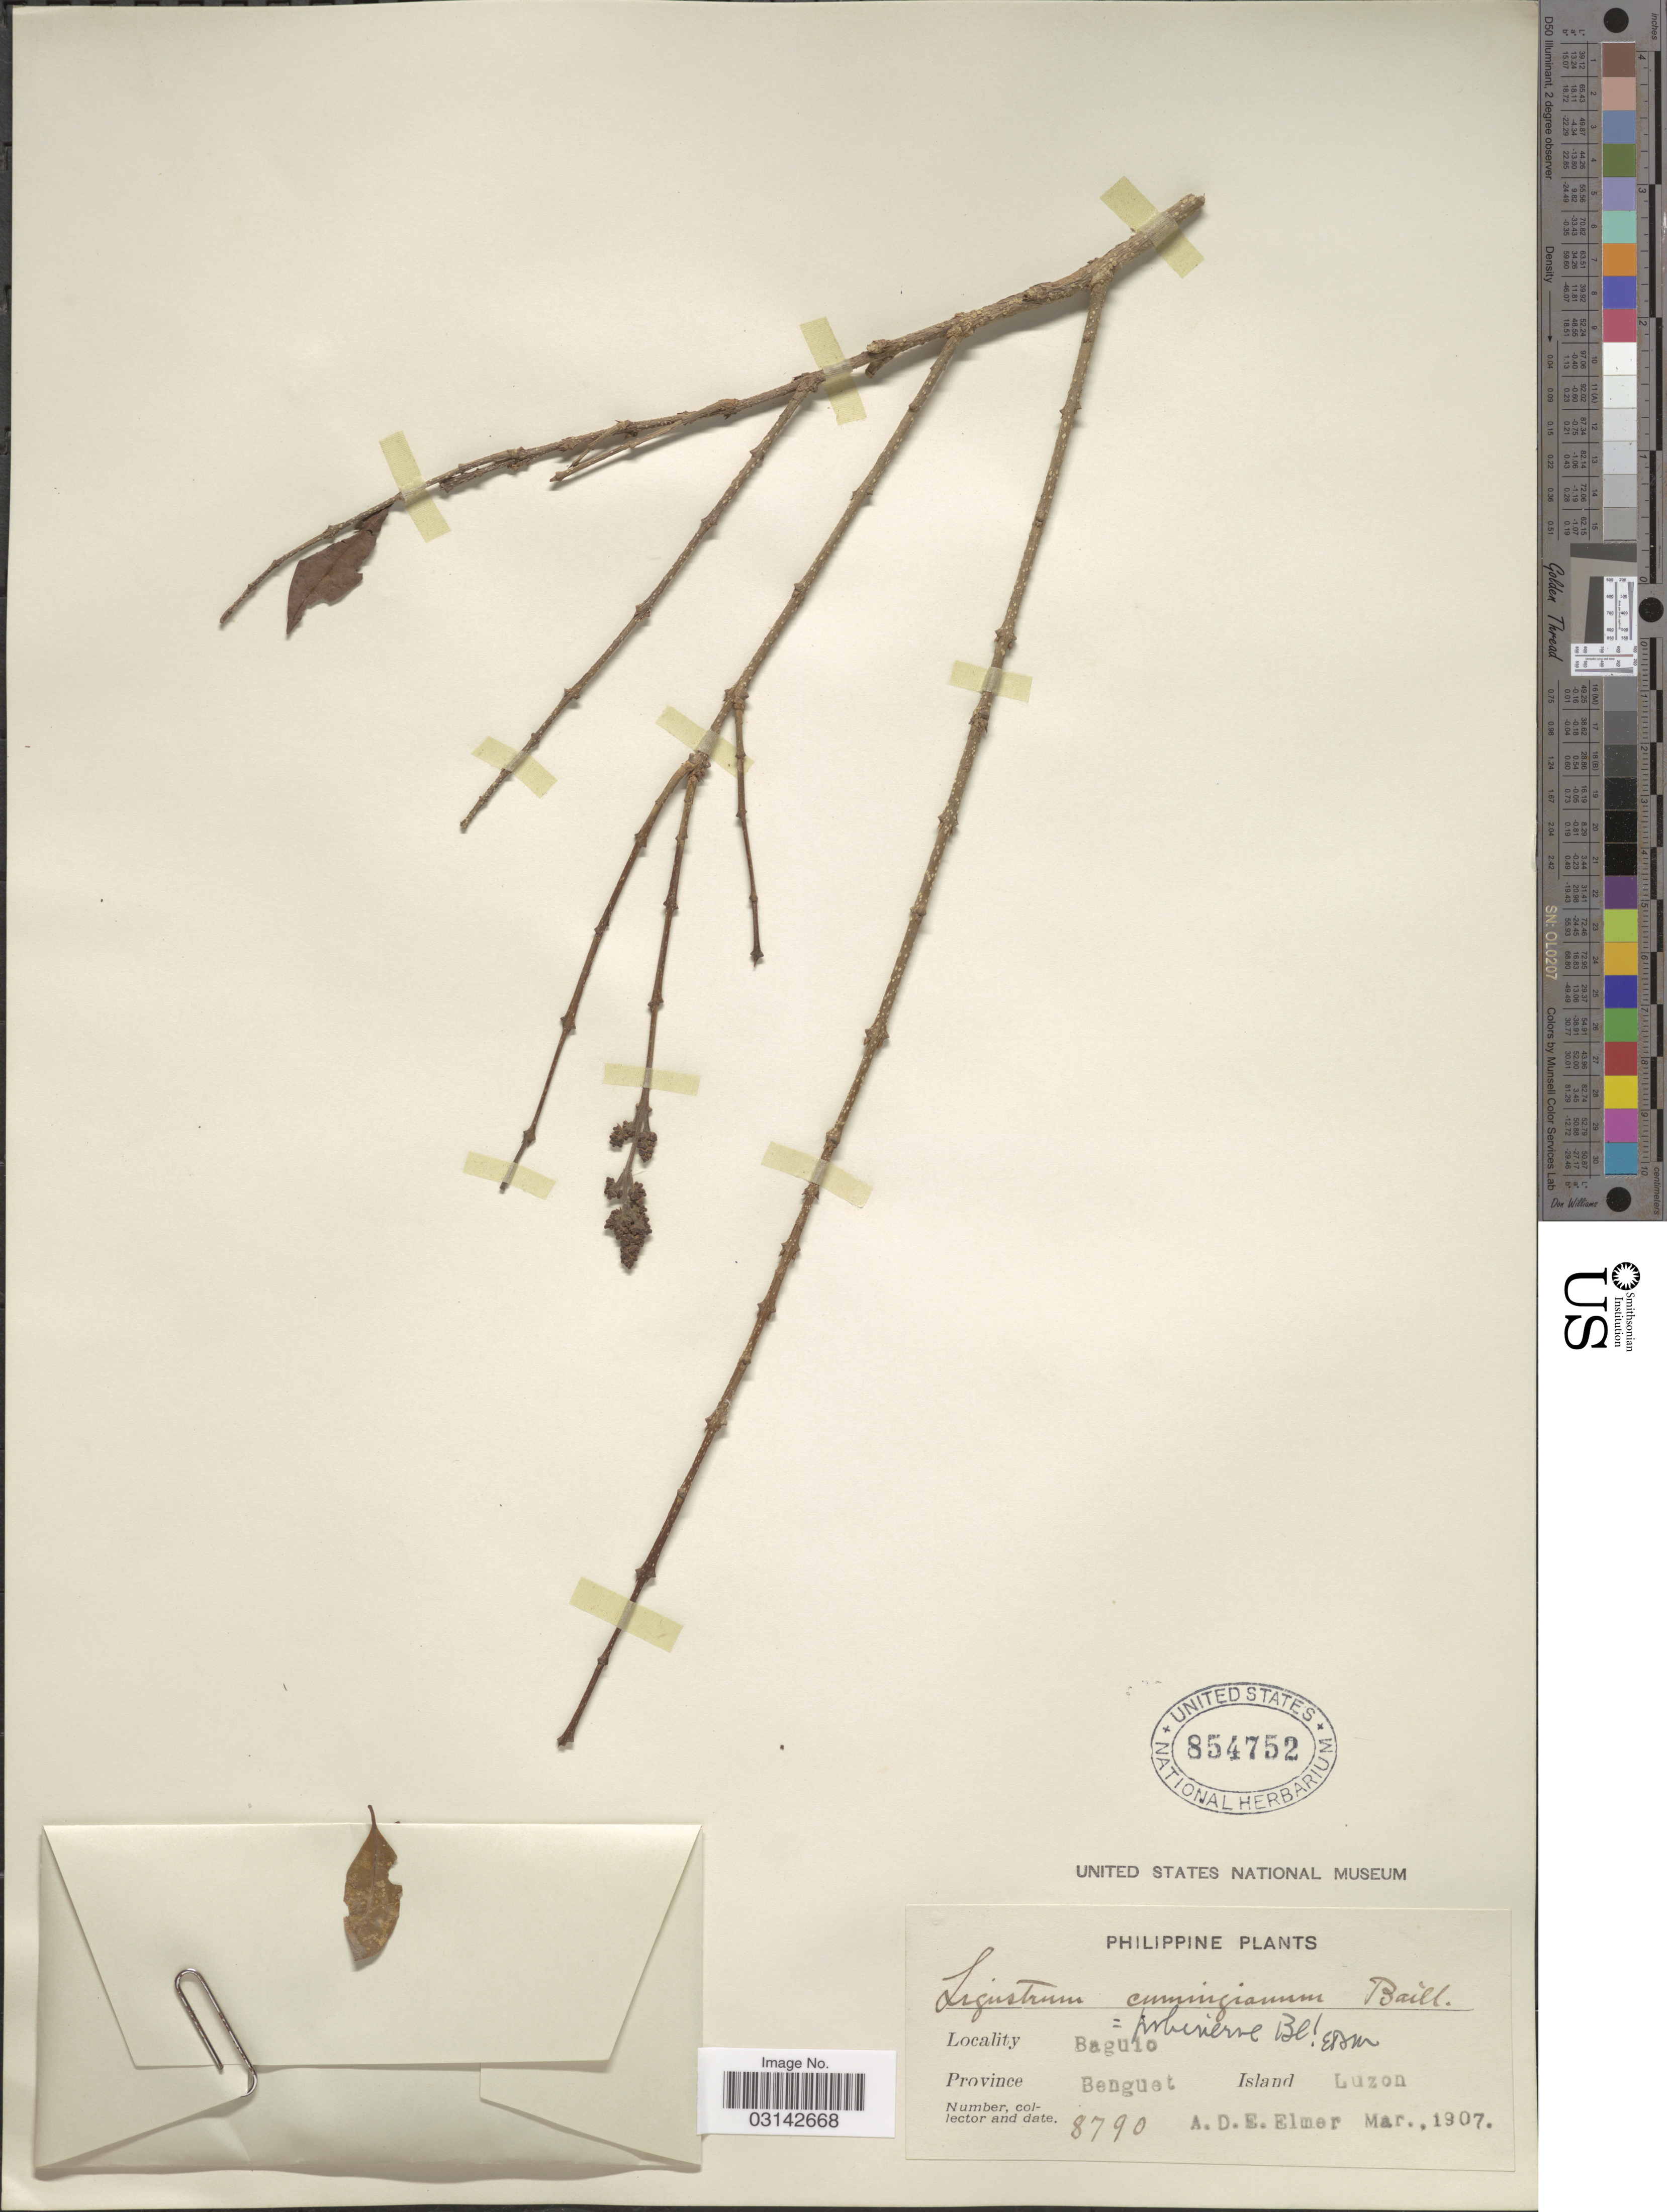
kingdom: Plantae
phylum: Tracheophyta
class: Magnoliopsida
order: Lamiales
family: Oleaceae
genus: Ligustrum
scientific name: Ligustrum sp.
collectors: A. D. E. Elmer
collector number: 8790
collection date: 1907-03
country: Philippines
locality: Baguio, Province Benguet, Island Luzon.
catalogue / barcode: US 854752